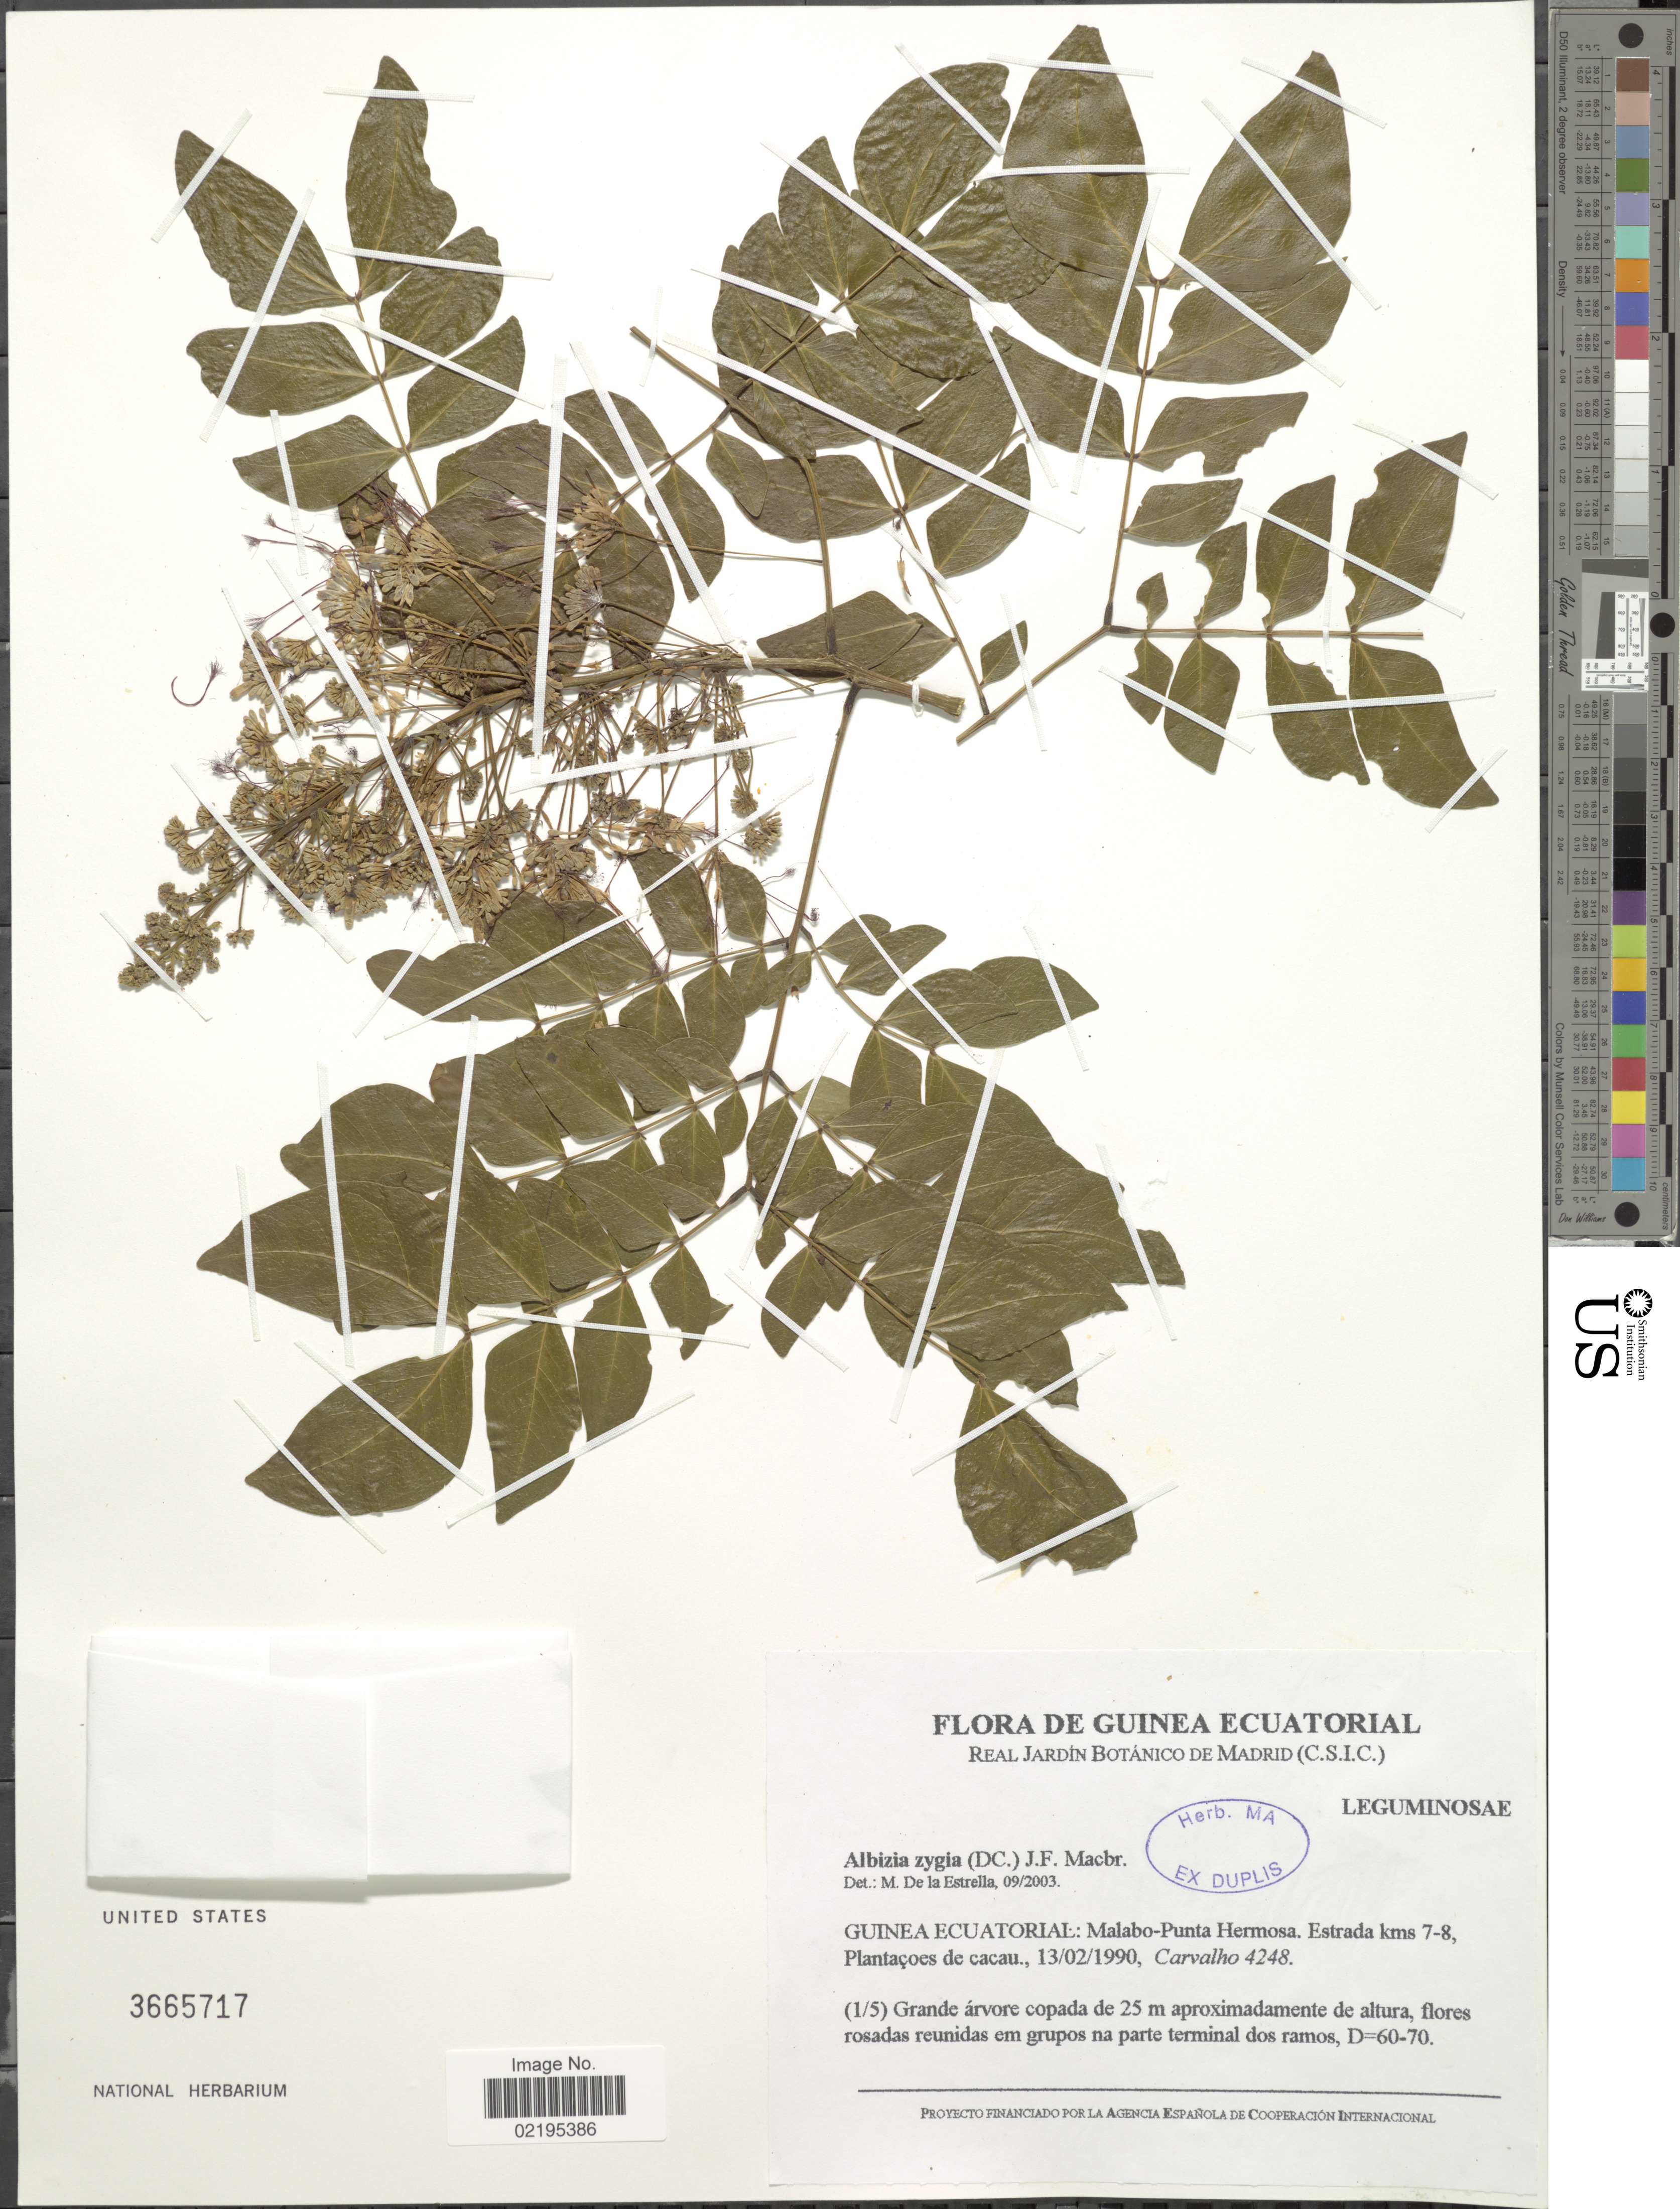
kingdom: Plantae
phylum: Tracheophyta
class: Magnoliopsida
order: Fabales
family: Fabaceae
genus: Albizia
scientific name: Albizia zygia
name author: (DC.) J.F. Macbr.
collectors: Carvalho, --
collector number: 4248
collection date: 1990-02-13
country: Equatorial Guinea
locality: Malabo - Punta Hermosa. Estrada kms 7-8, plantacoes de cacau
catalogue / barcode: US 3665717